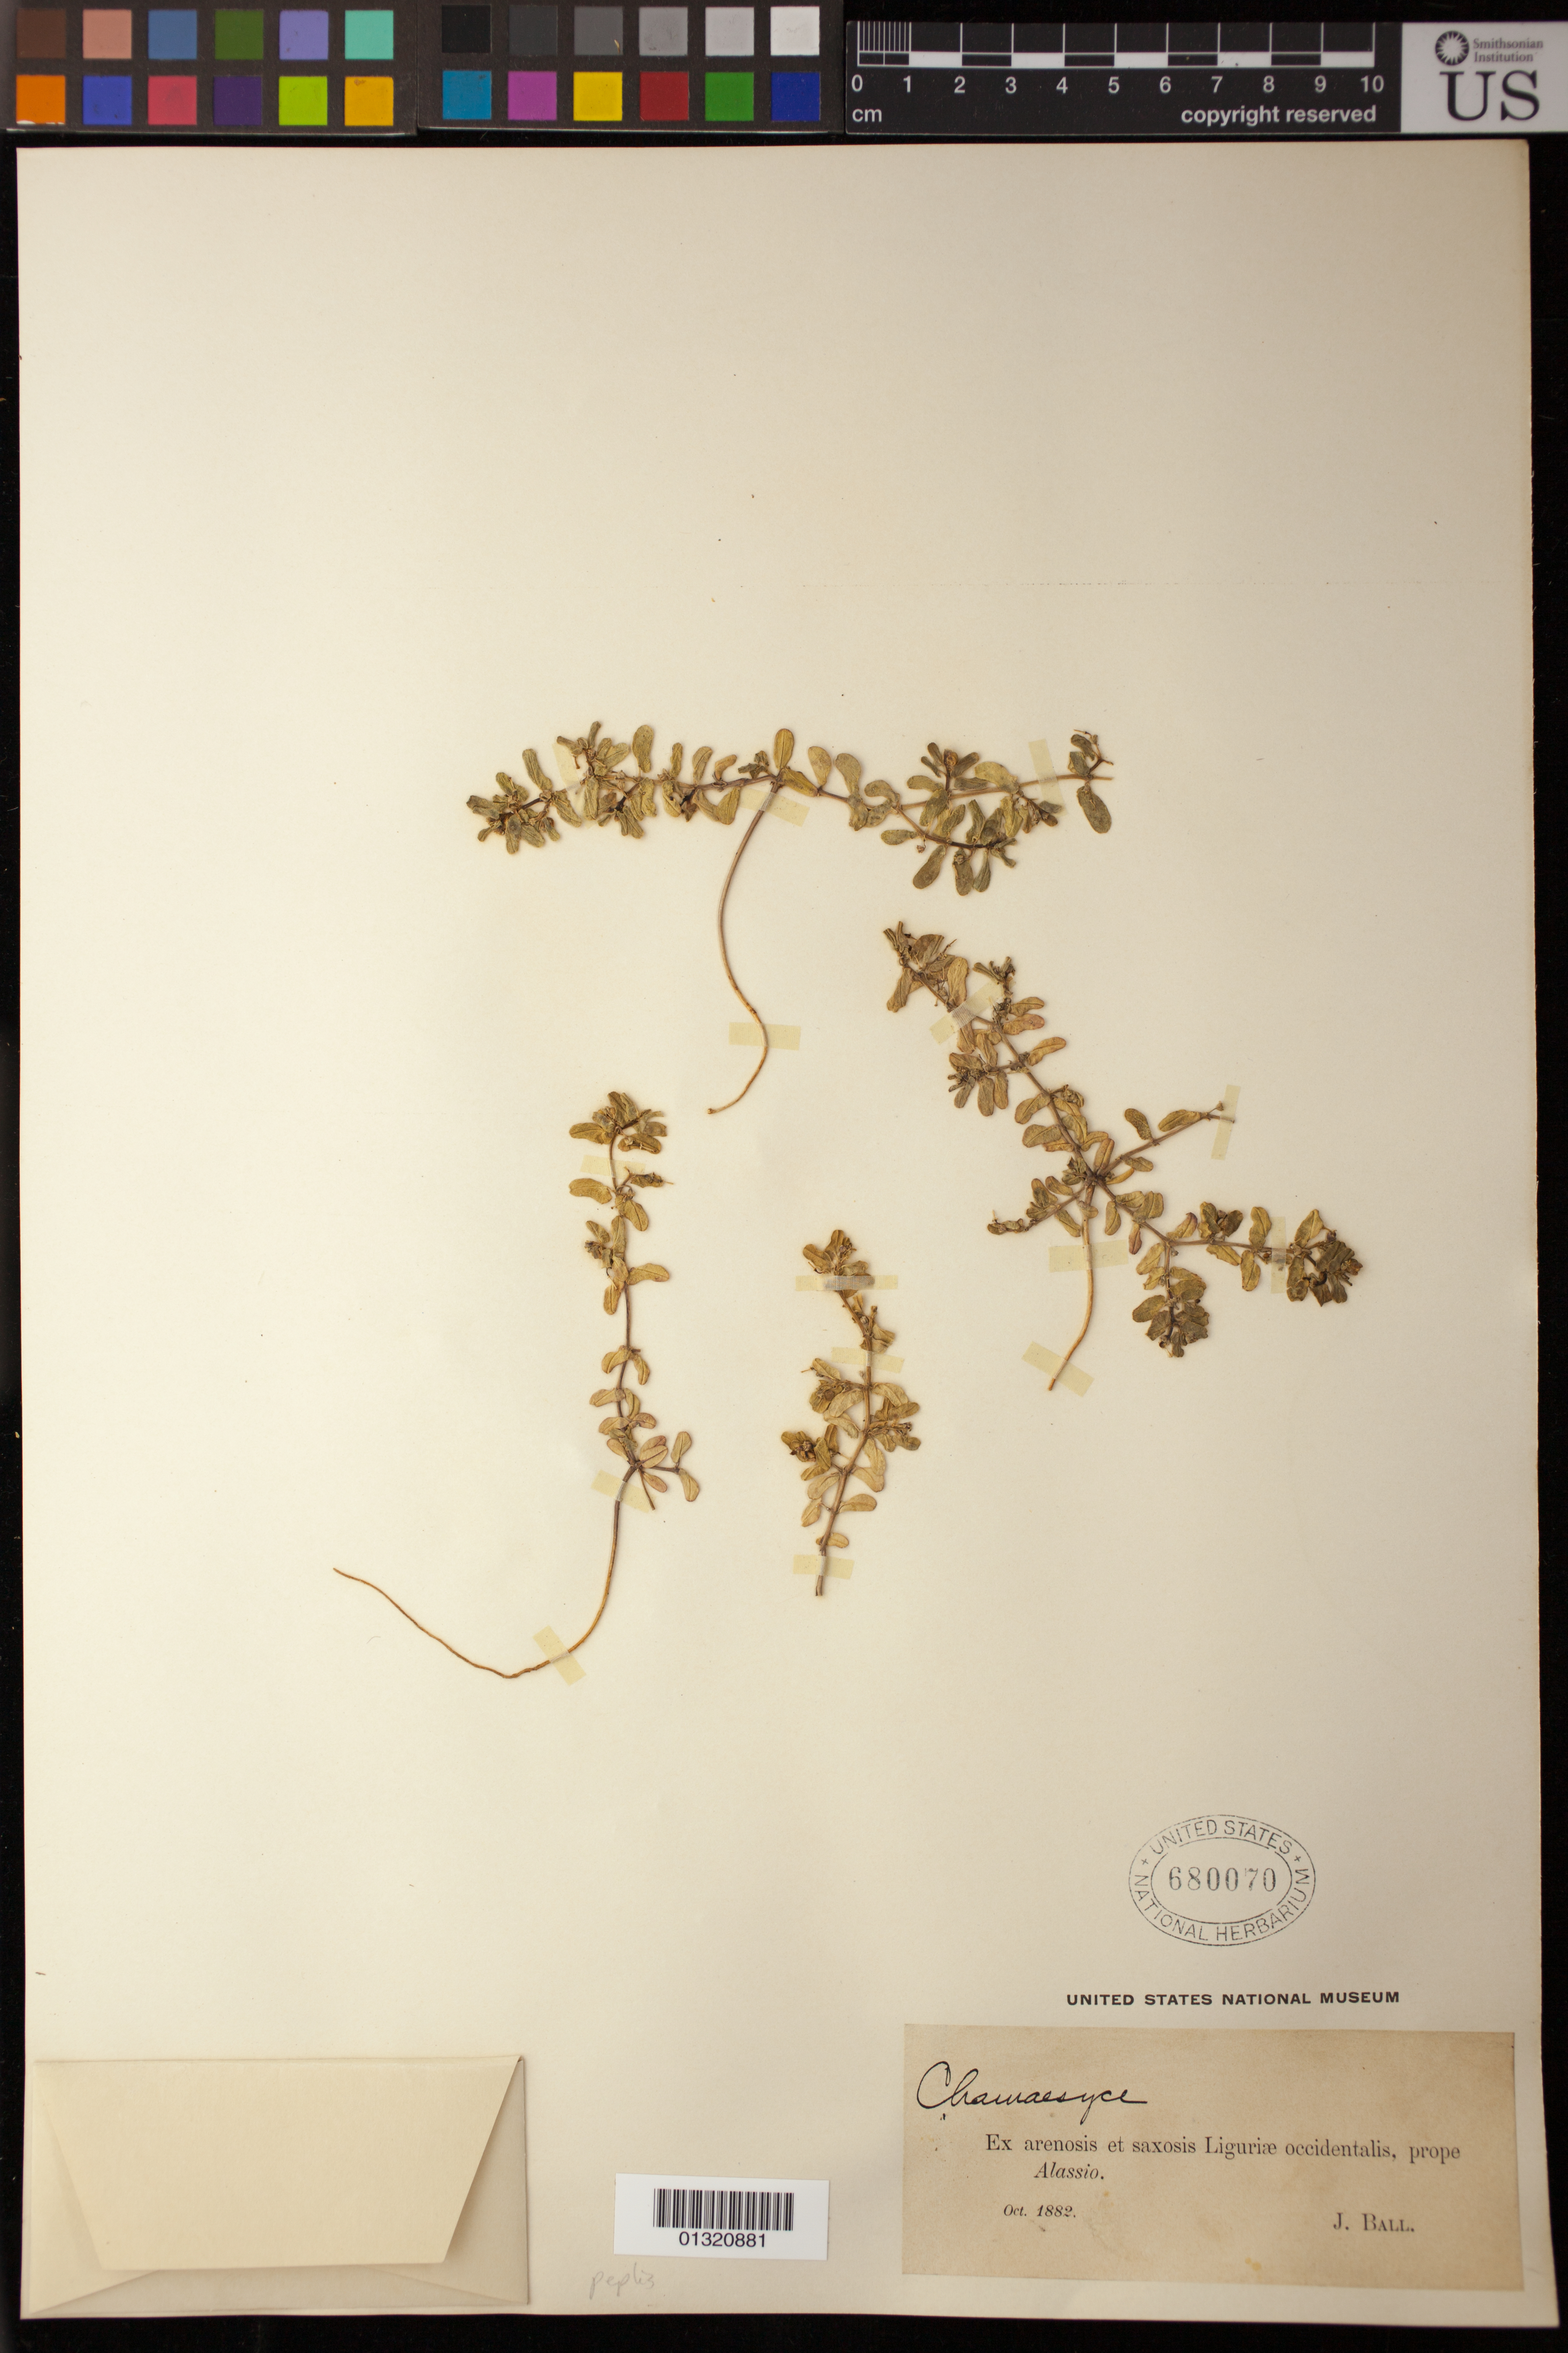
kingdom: Plantae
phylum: Tracheophyta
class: Magnoliopsida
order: Malpighiales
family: Euphorbiaceae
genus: Euphorbia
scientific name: Euphorbia peplus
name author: L.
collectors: J. Ball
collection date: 1882-10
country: Italy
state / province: Liguria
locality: prope Alassio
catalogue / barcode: US 680070